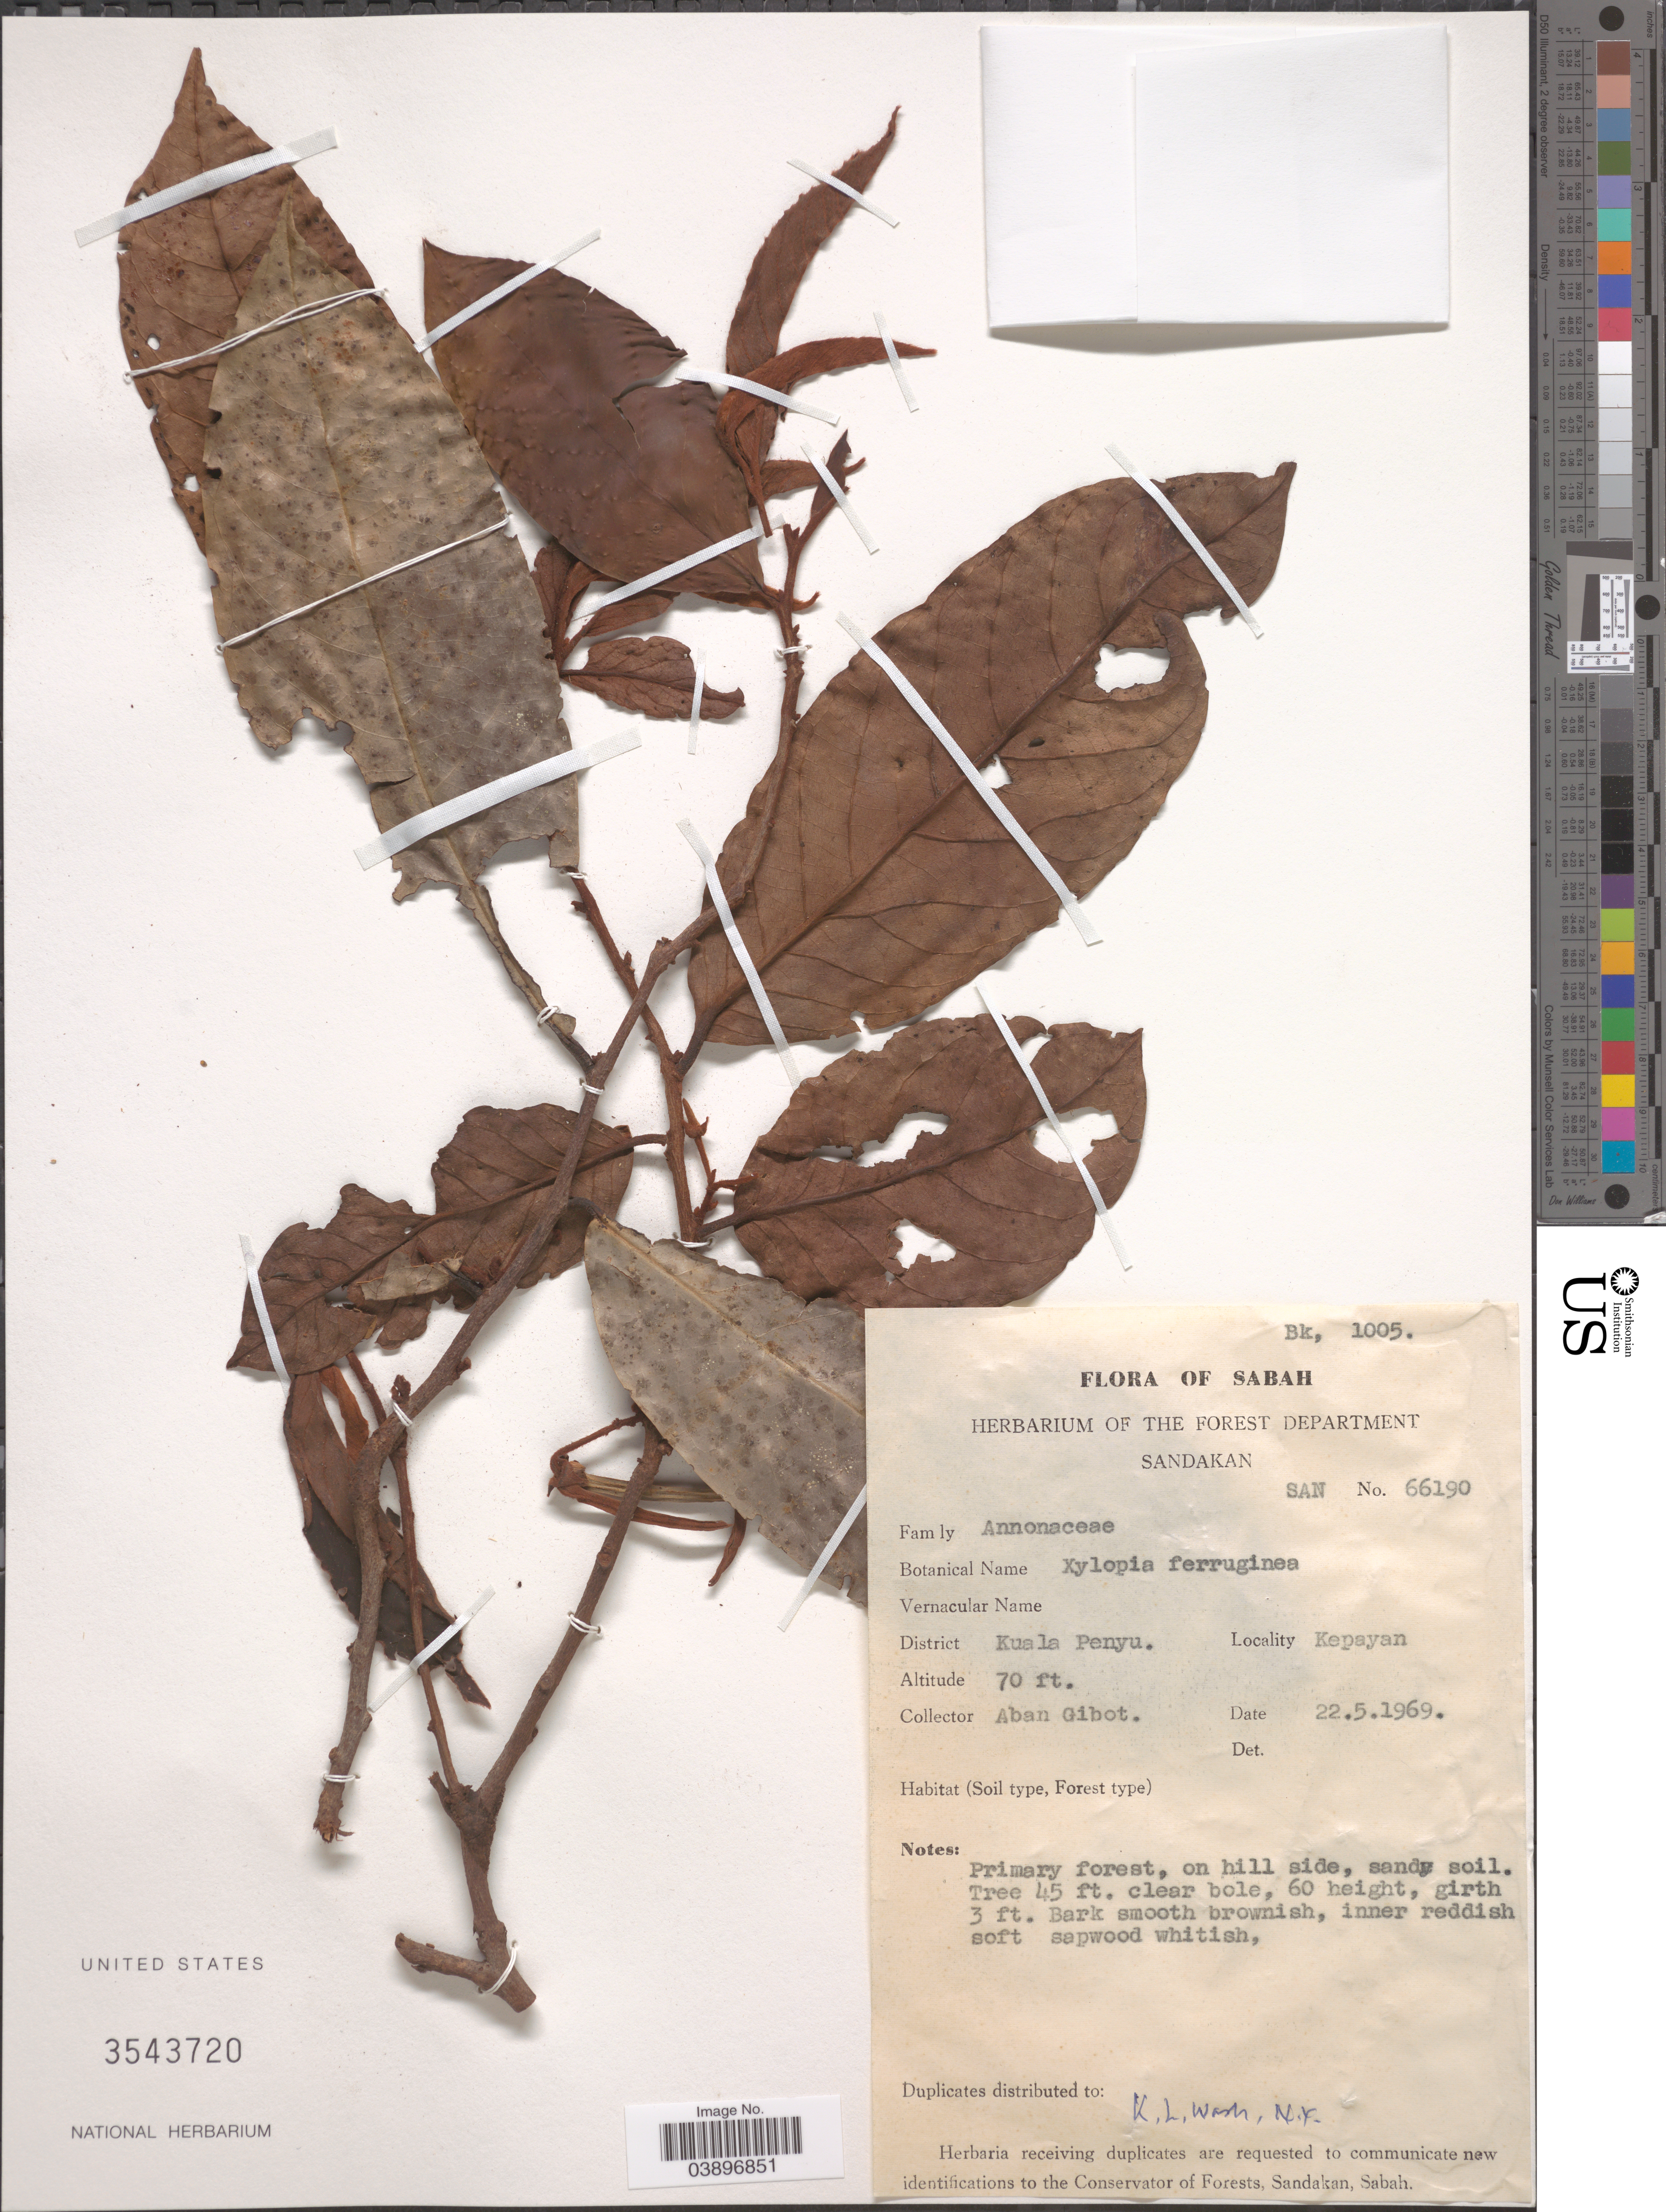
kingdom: Plantae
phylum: Tracheophyta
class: Magnoliopsida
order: Magnoliales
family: Annonaceae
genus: Xylopia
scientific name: Xylopia ferruginea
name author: (Hook. f. & Thomson) Baill.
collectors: A. Gibot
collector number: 66190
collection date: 1969-05-22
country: Malaysia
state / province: Sabah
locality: District Kuala Penyu. Kepayan.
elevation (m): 21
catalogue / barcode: US 3543720